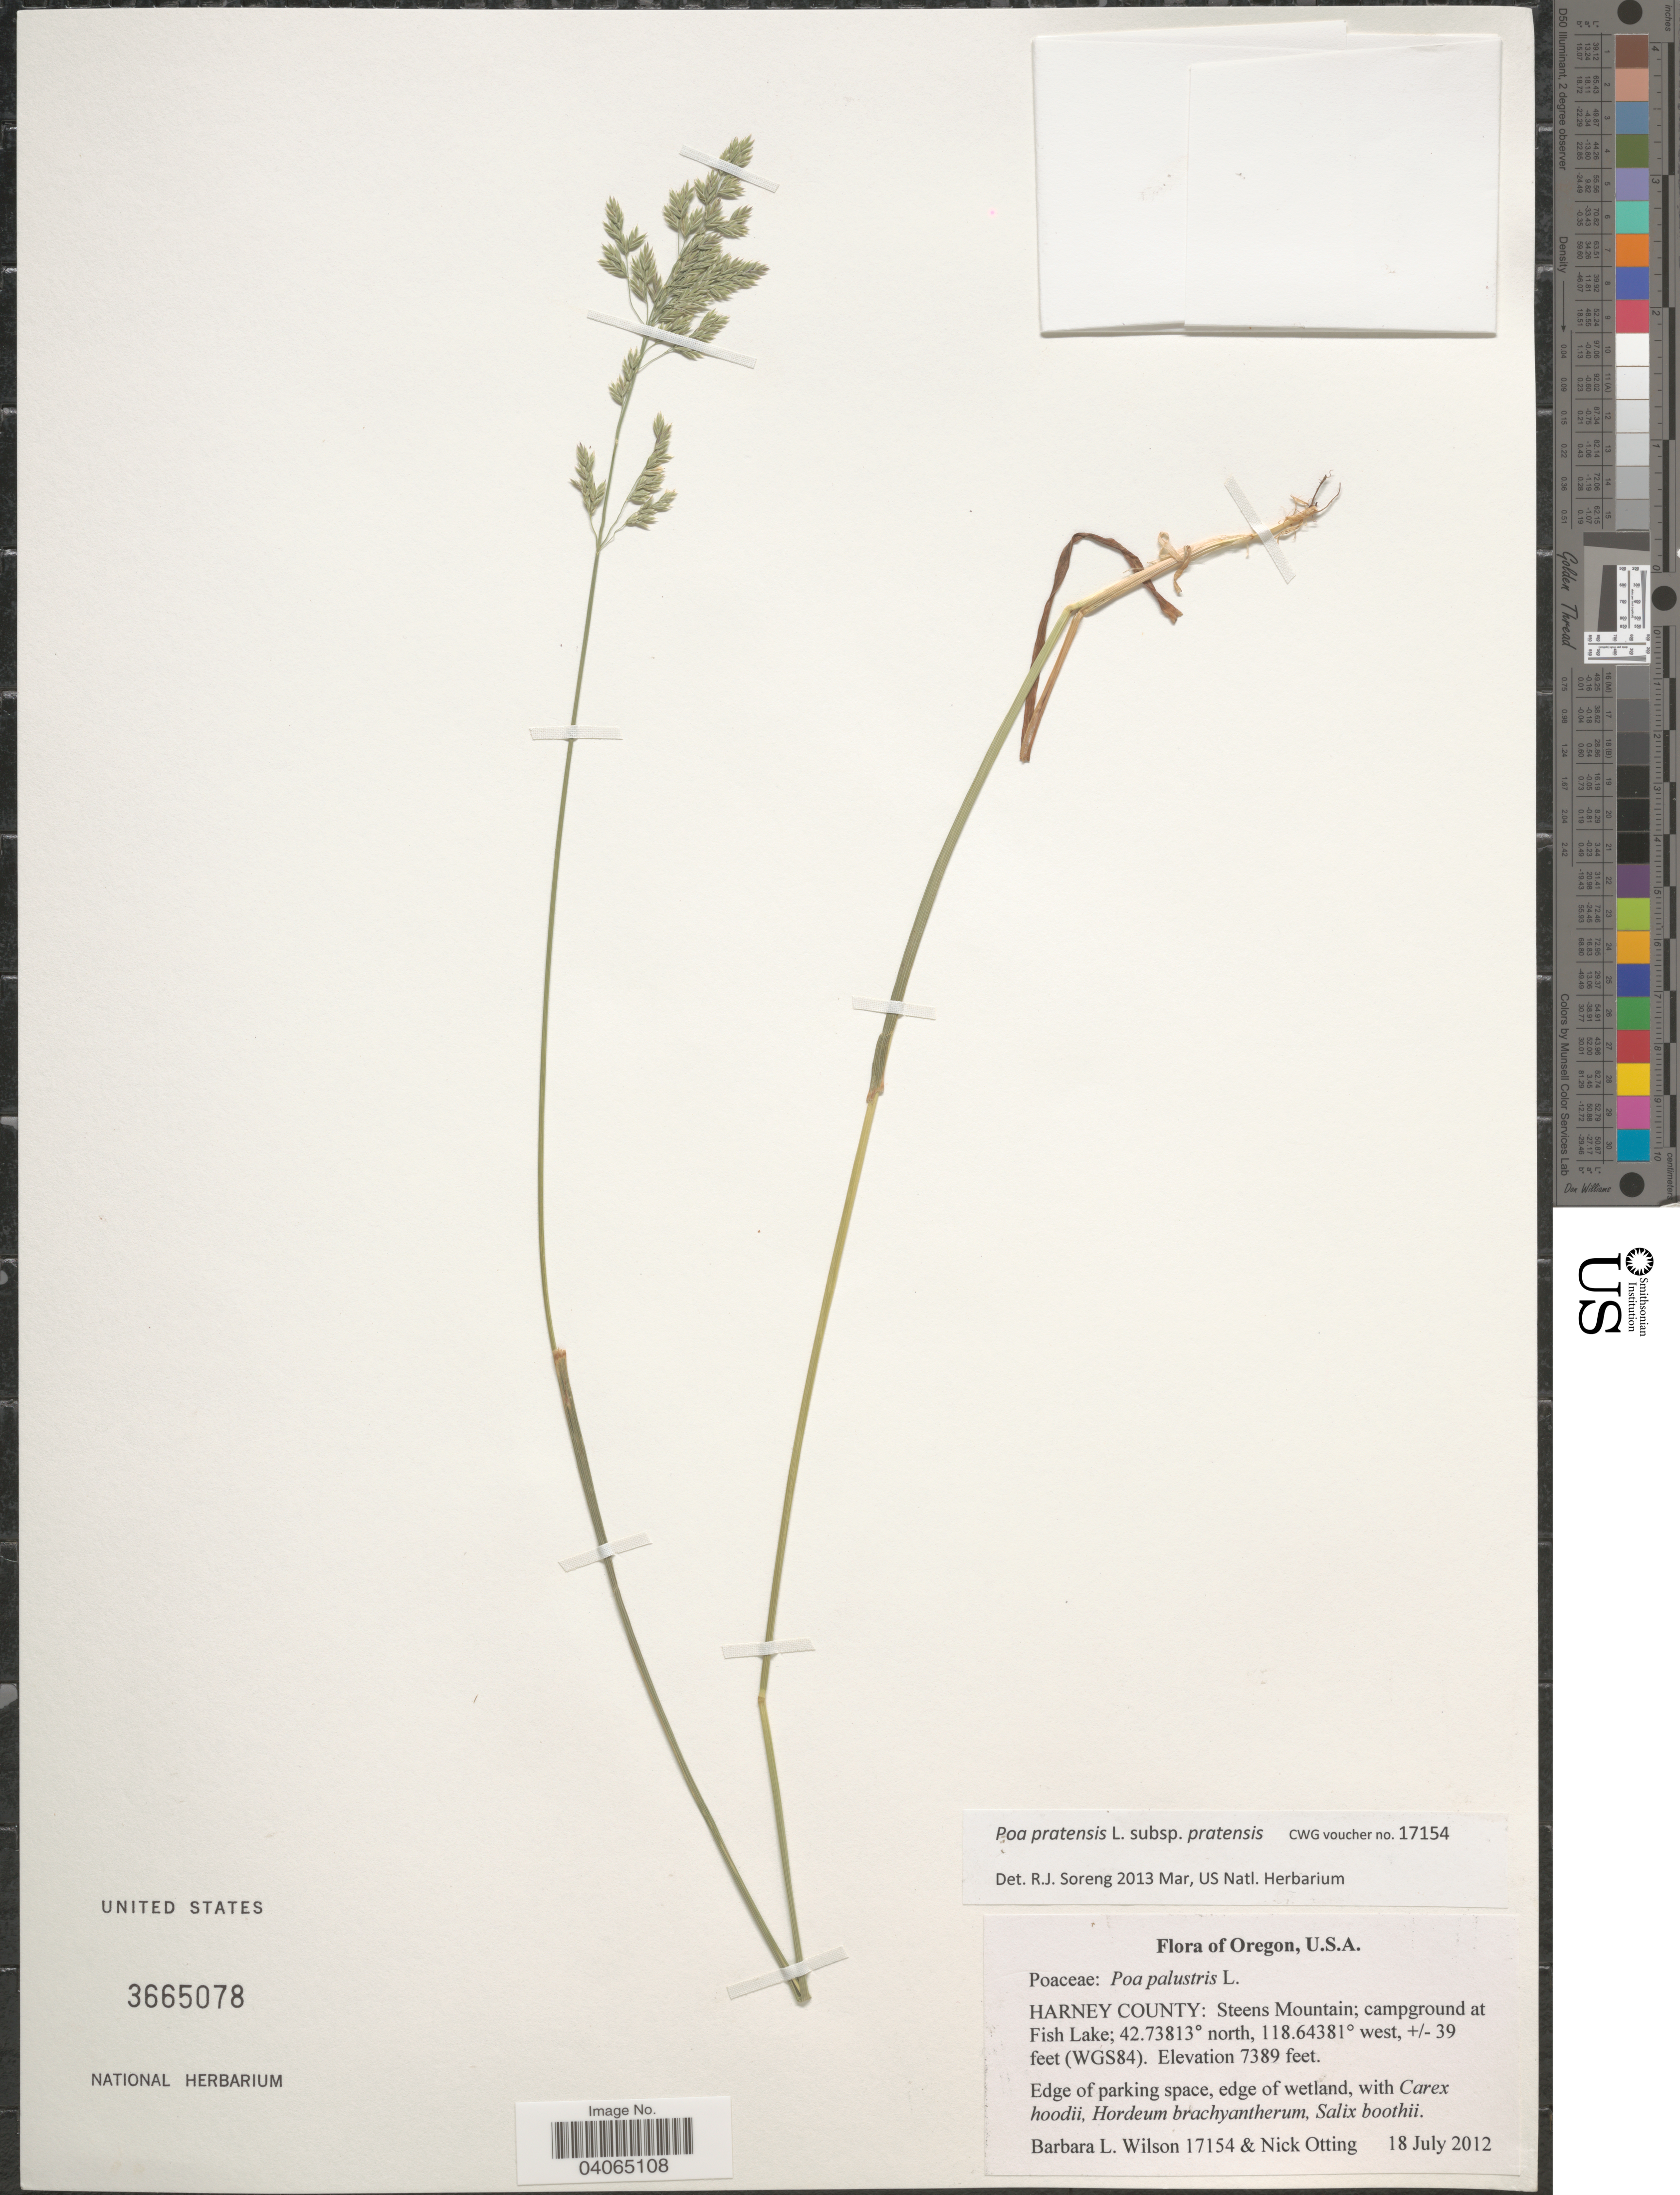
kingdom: Plantae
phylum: Tracheophyta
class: Liliopsida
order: Poales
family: Poaceae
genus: Poa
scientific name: Poa pratensis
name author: L.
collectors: B. L. Wilson & N. Otting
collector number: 17154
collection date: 2012-07-18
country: United States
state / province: Oregon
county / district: Harney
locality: Harney County: Steens Mountain; campground at Fish Lake; (WGS84).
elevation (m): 2252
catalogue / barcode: US 3665078